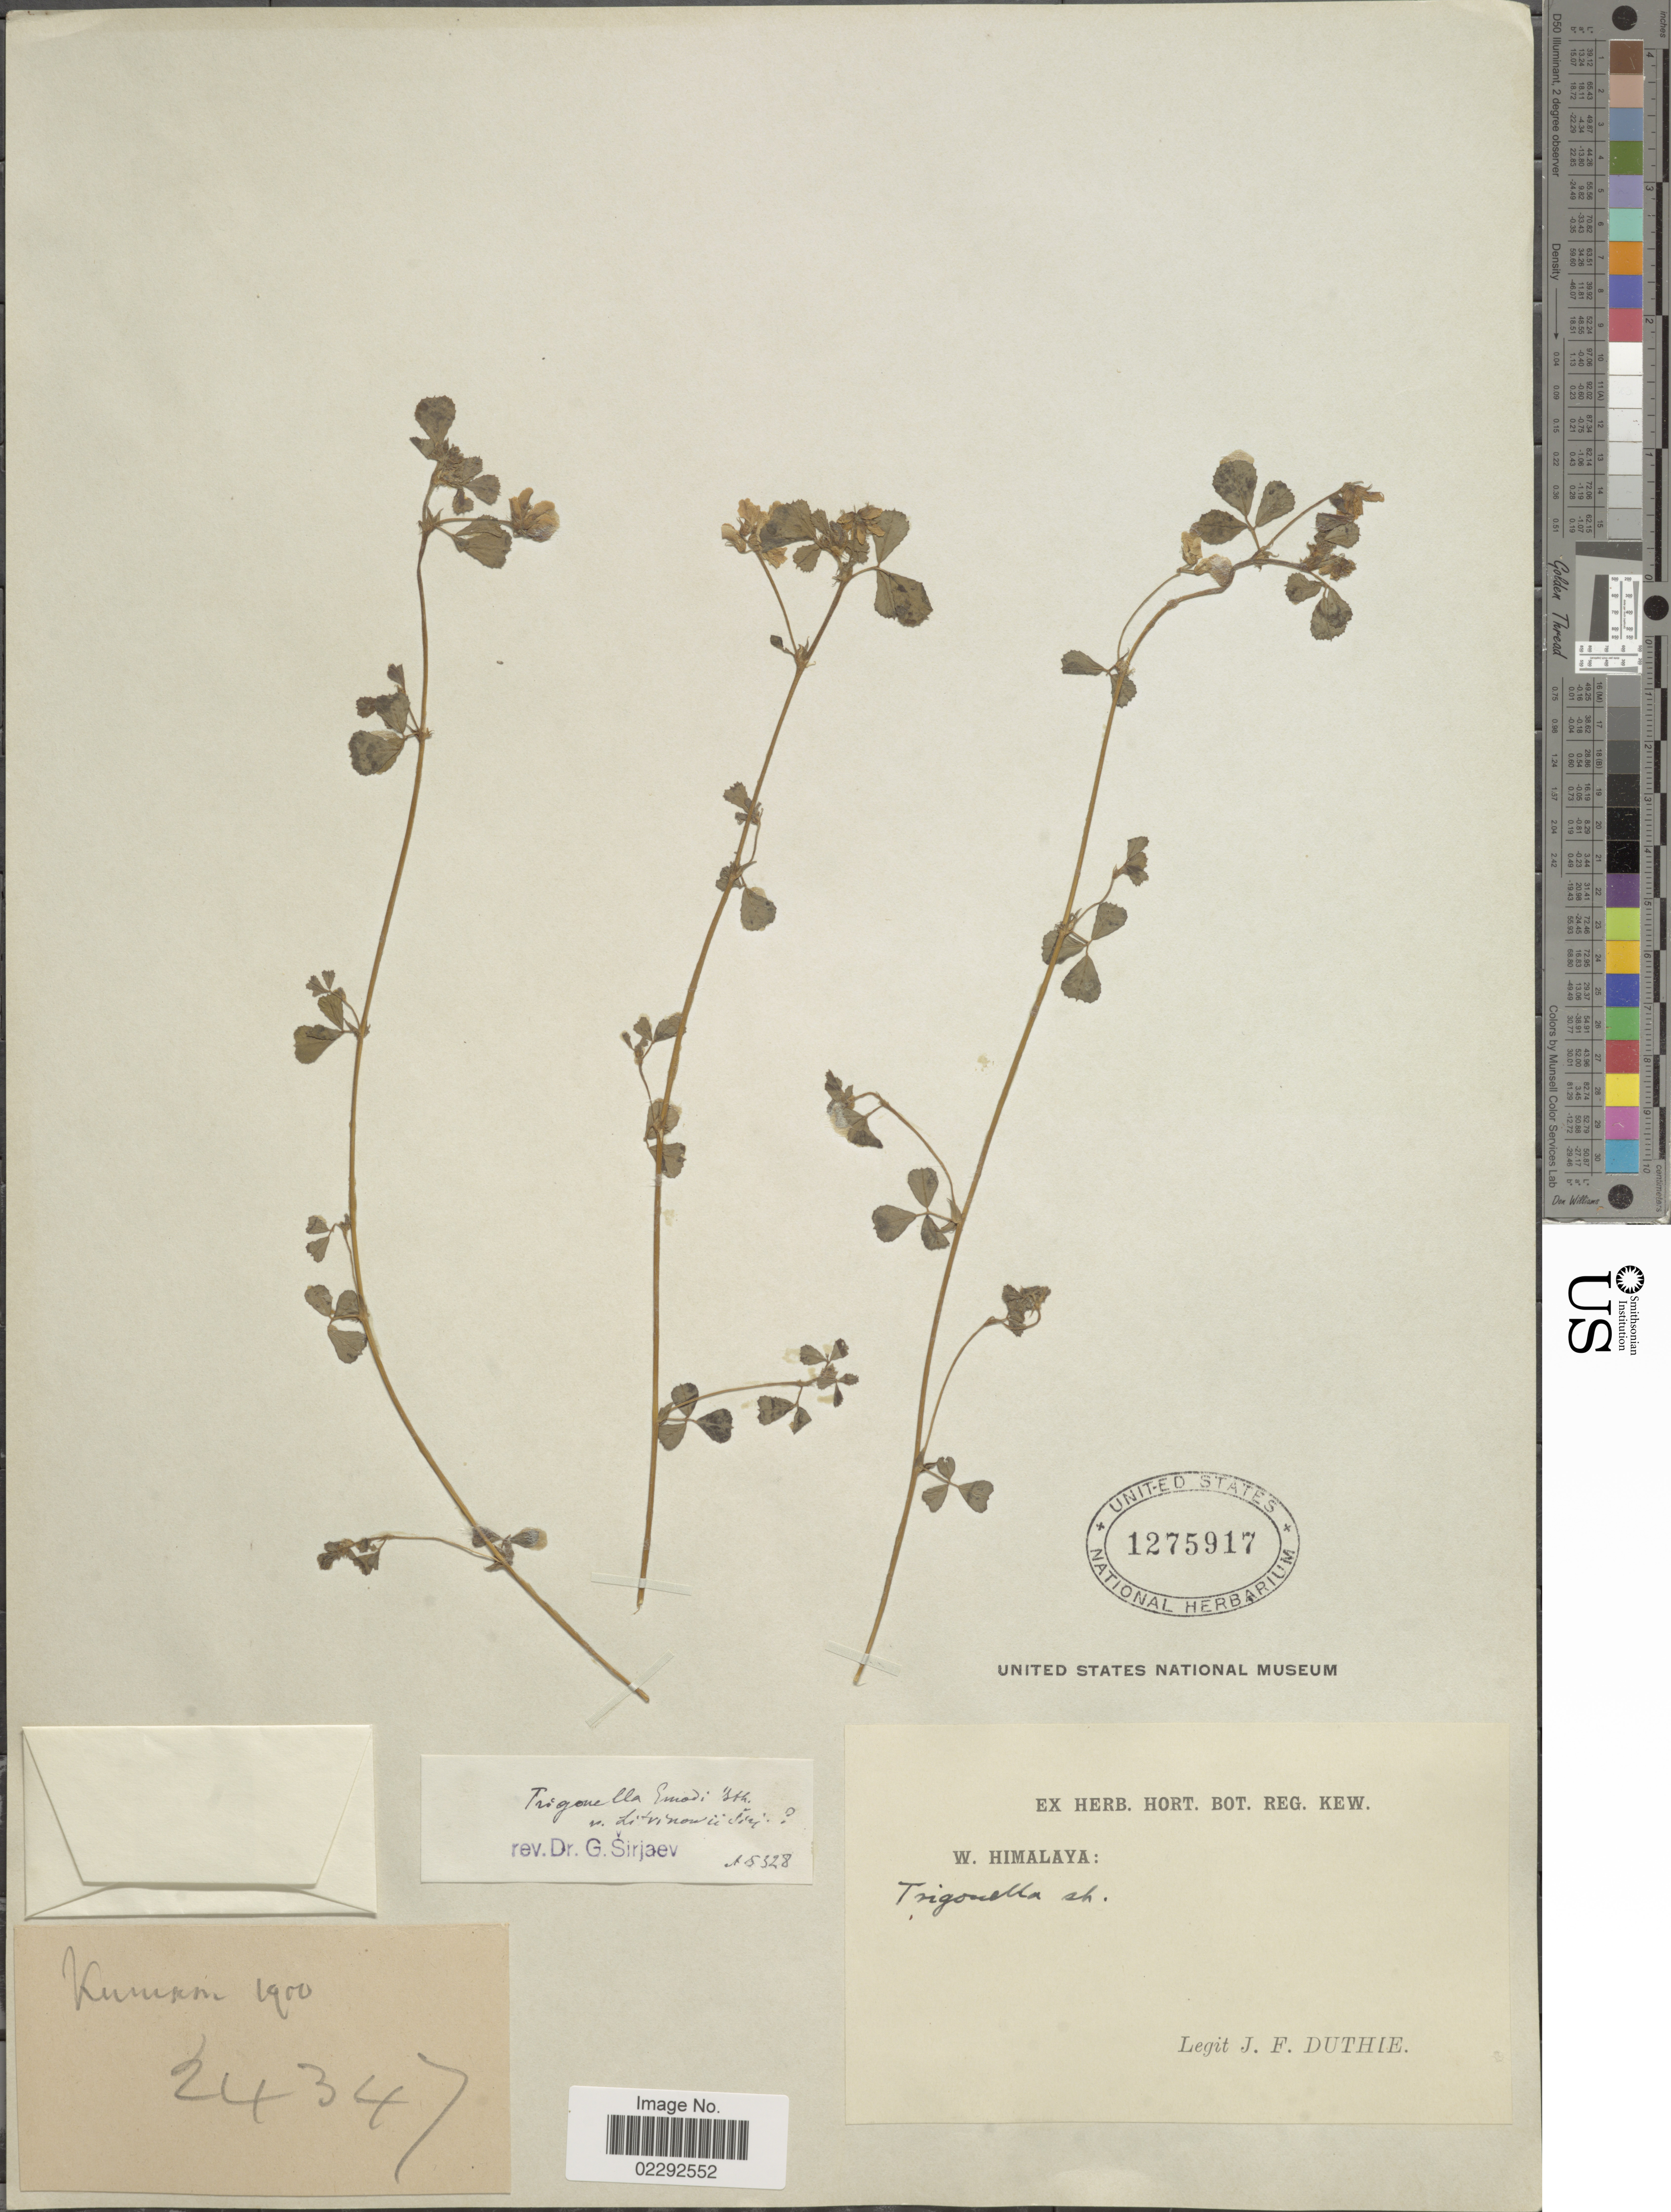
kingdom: Plantae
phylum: Tracheophyta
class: Magnoliopsida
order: Fabales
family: Fabaceae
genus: Trigonella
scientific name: Trigonella emodi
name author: Benth.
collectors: J. F. Duthie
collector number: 24347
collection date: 1900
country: India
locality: Kumaon W. Himalaya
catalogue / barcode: US 1275917